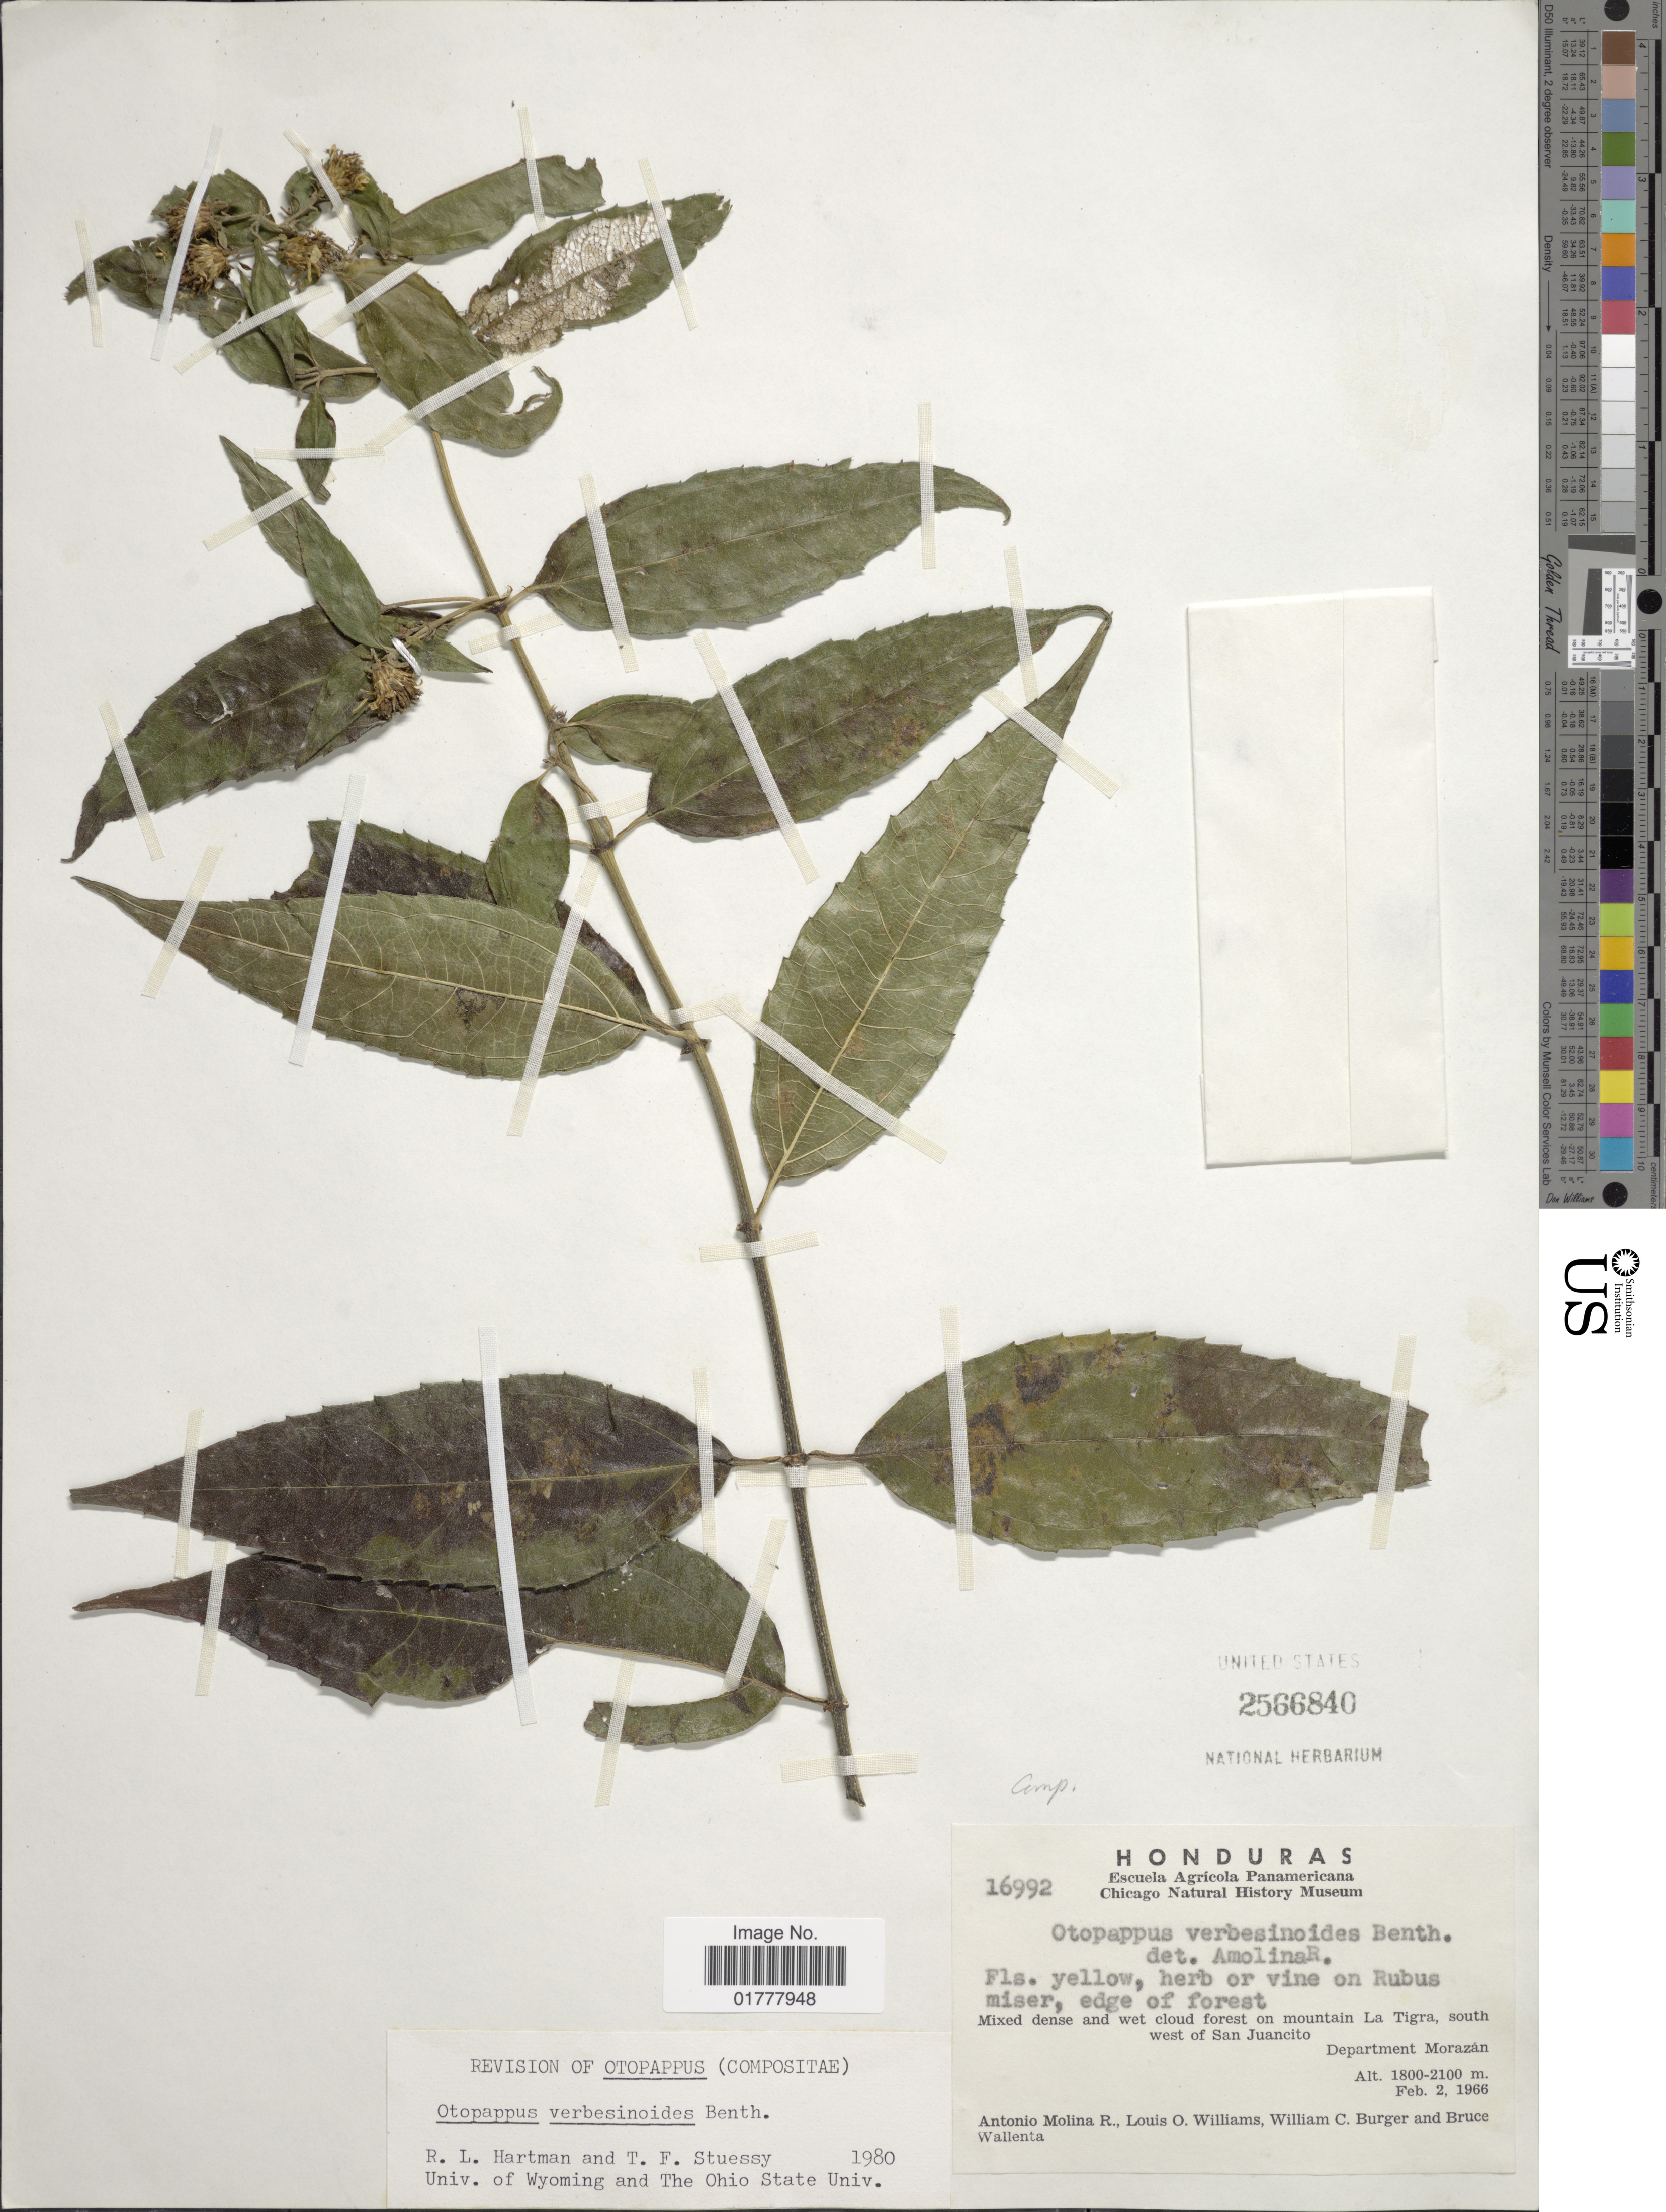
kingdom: Plantae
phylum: Tracheophyta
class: Magnoliopsida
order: Asterales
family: Asteraceae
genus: Otopappus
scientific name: Otopappus verbesinoides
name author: Benth.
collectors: A. Molina R., L. O. Williams, W. Burger & B. Wallenta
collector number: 16992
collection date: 1966-02-02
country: Honduras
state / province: Fco. Morazán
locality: Mixed dense and wet cloud forest on mountain La Tigra, south west of San Juancito, Department of Morazan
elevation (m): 1800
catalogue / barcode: US 2566840